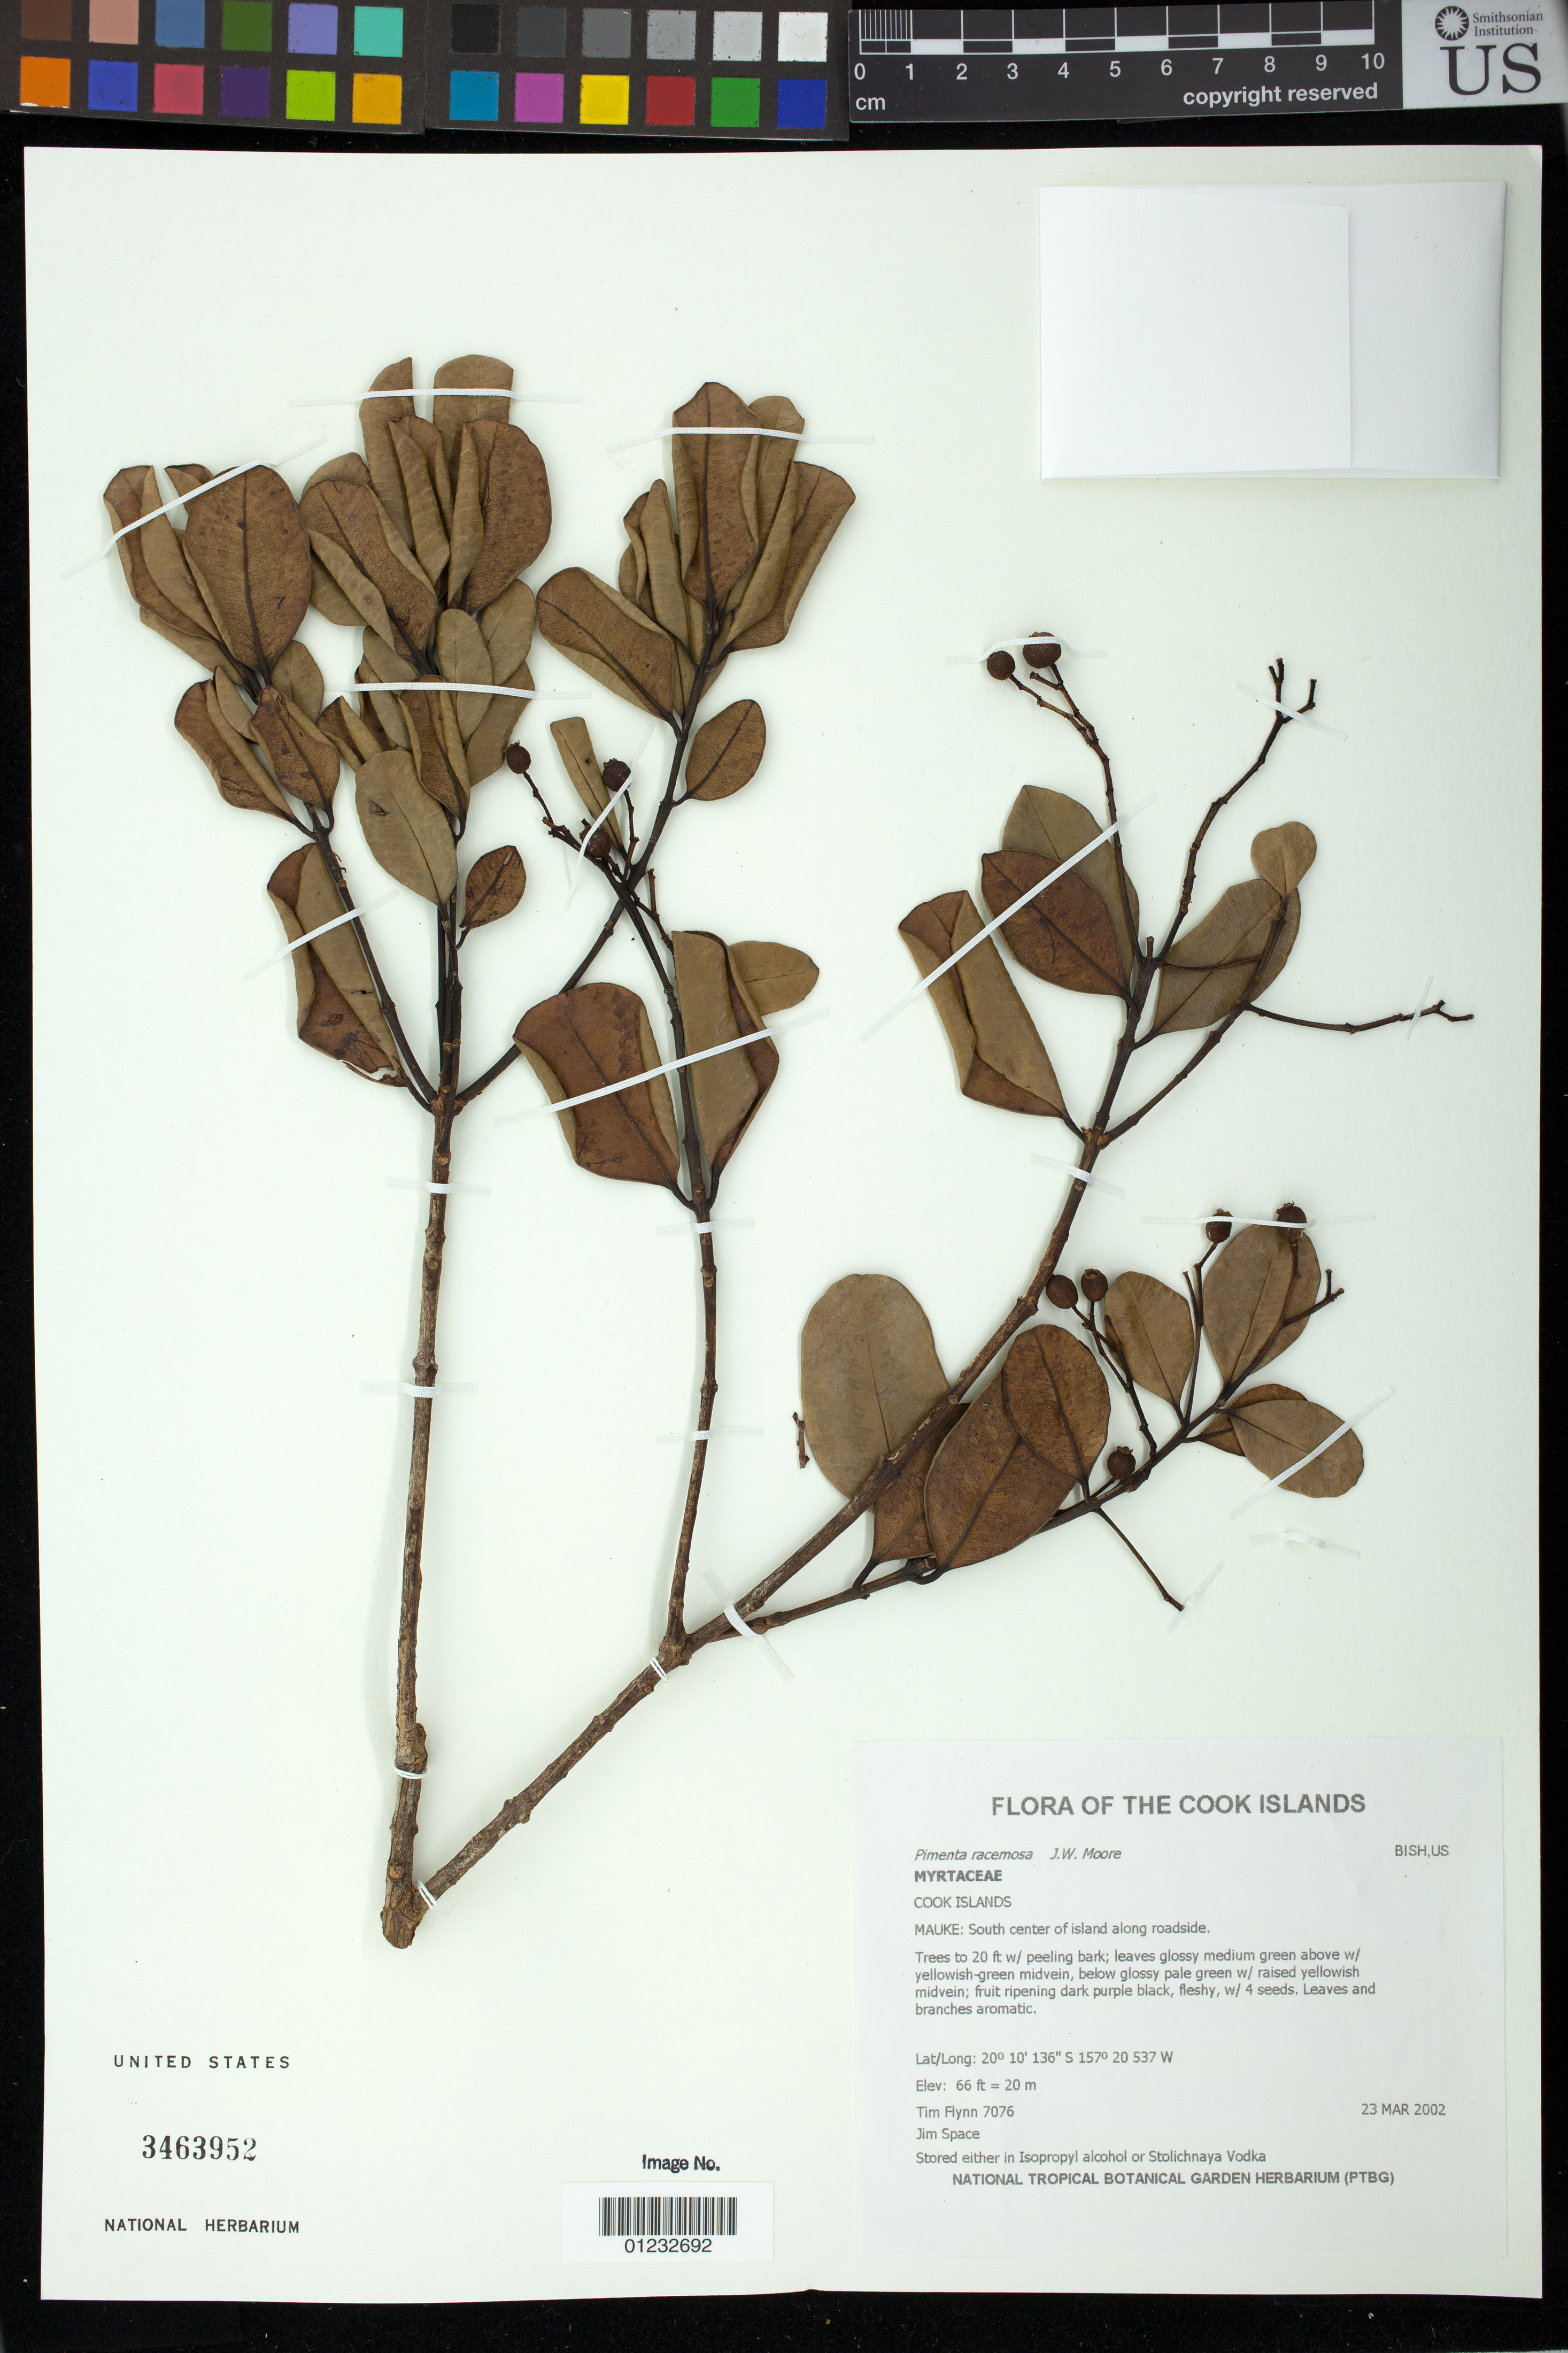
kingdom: Plantae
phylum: Tracheophyta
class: Magnoliopsida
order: Myrtales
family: Myrtaceae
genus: Pimenta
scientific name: Pimenta racemosa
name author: (Mill.) J.W. Moore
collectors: T. W. Flynn & J. Space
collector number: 7076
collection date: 2002-03-23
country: Cook Islands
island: Mauke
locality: South center of roadside along roadside.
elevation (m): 20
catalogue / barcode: US 3463952